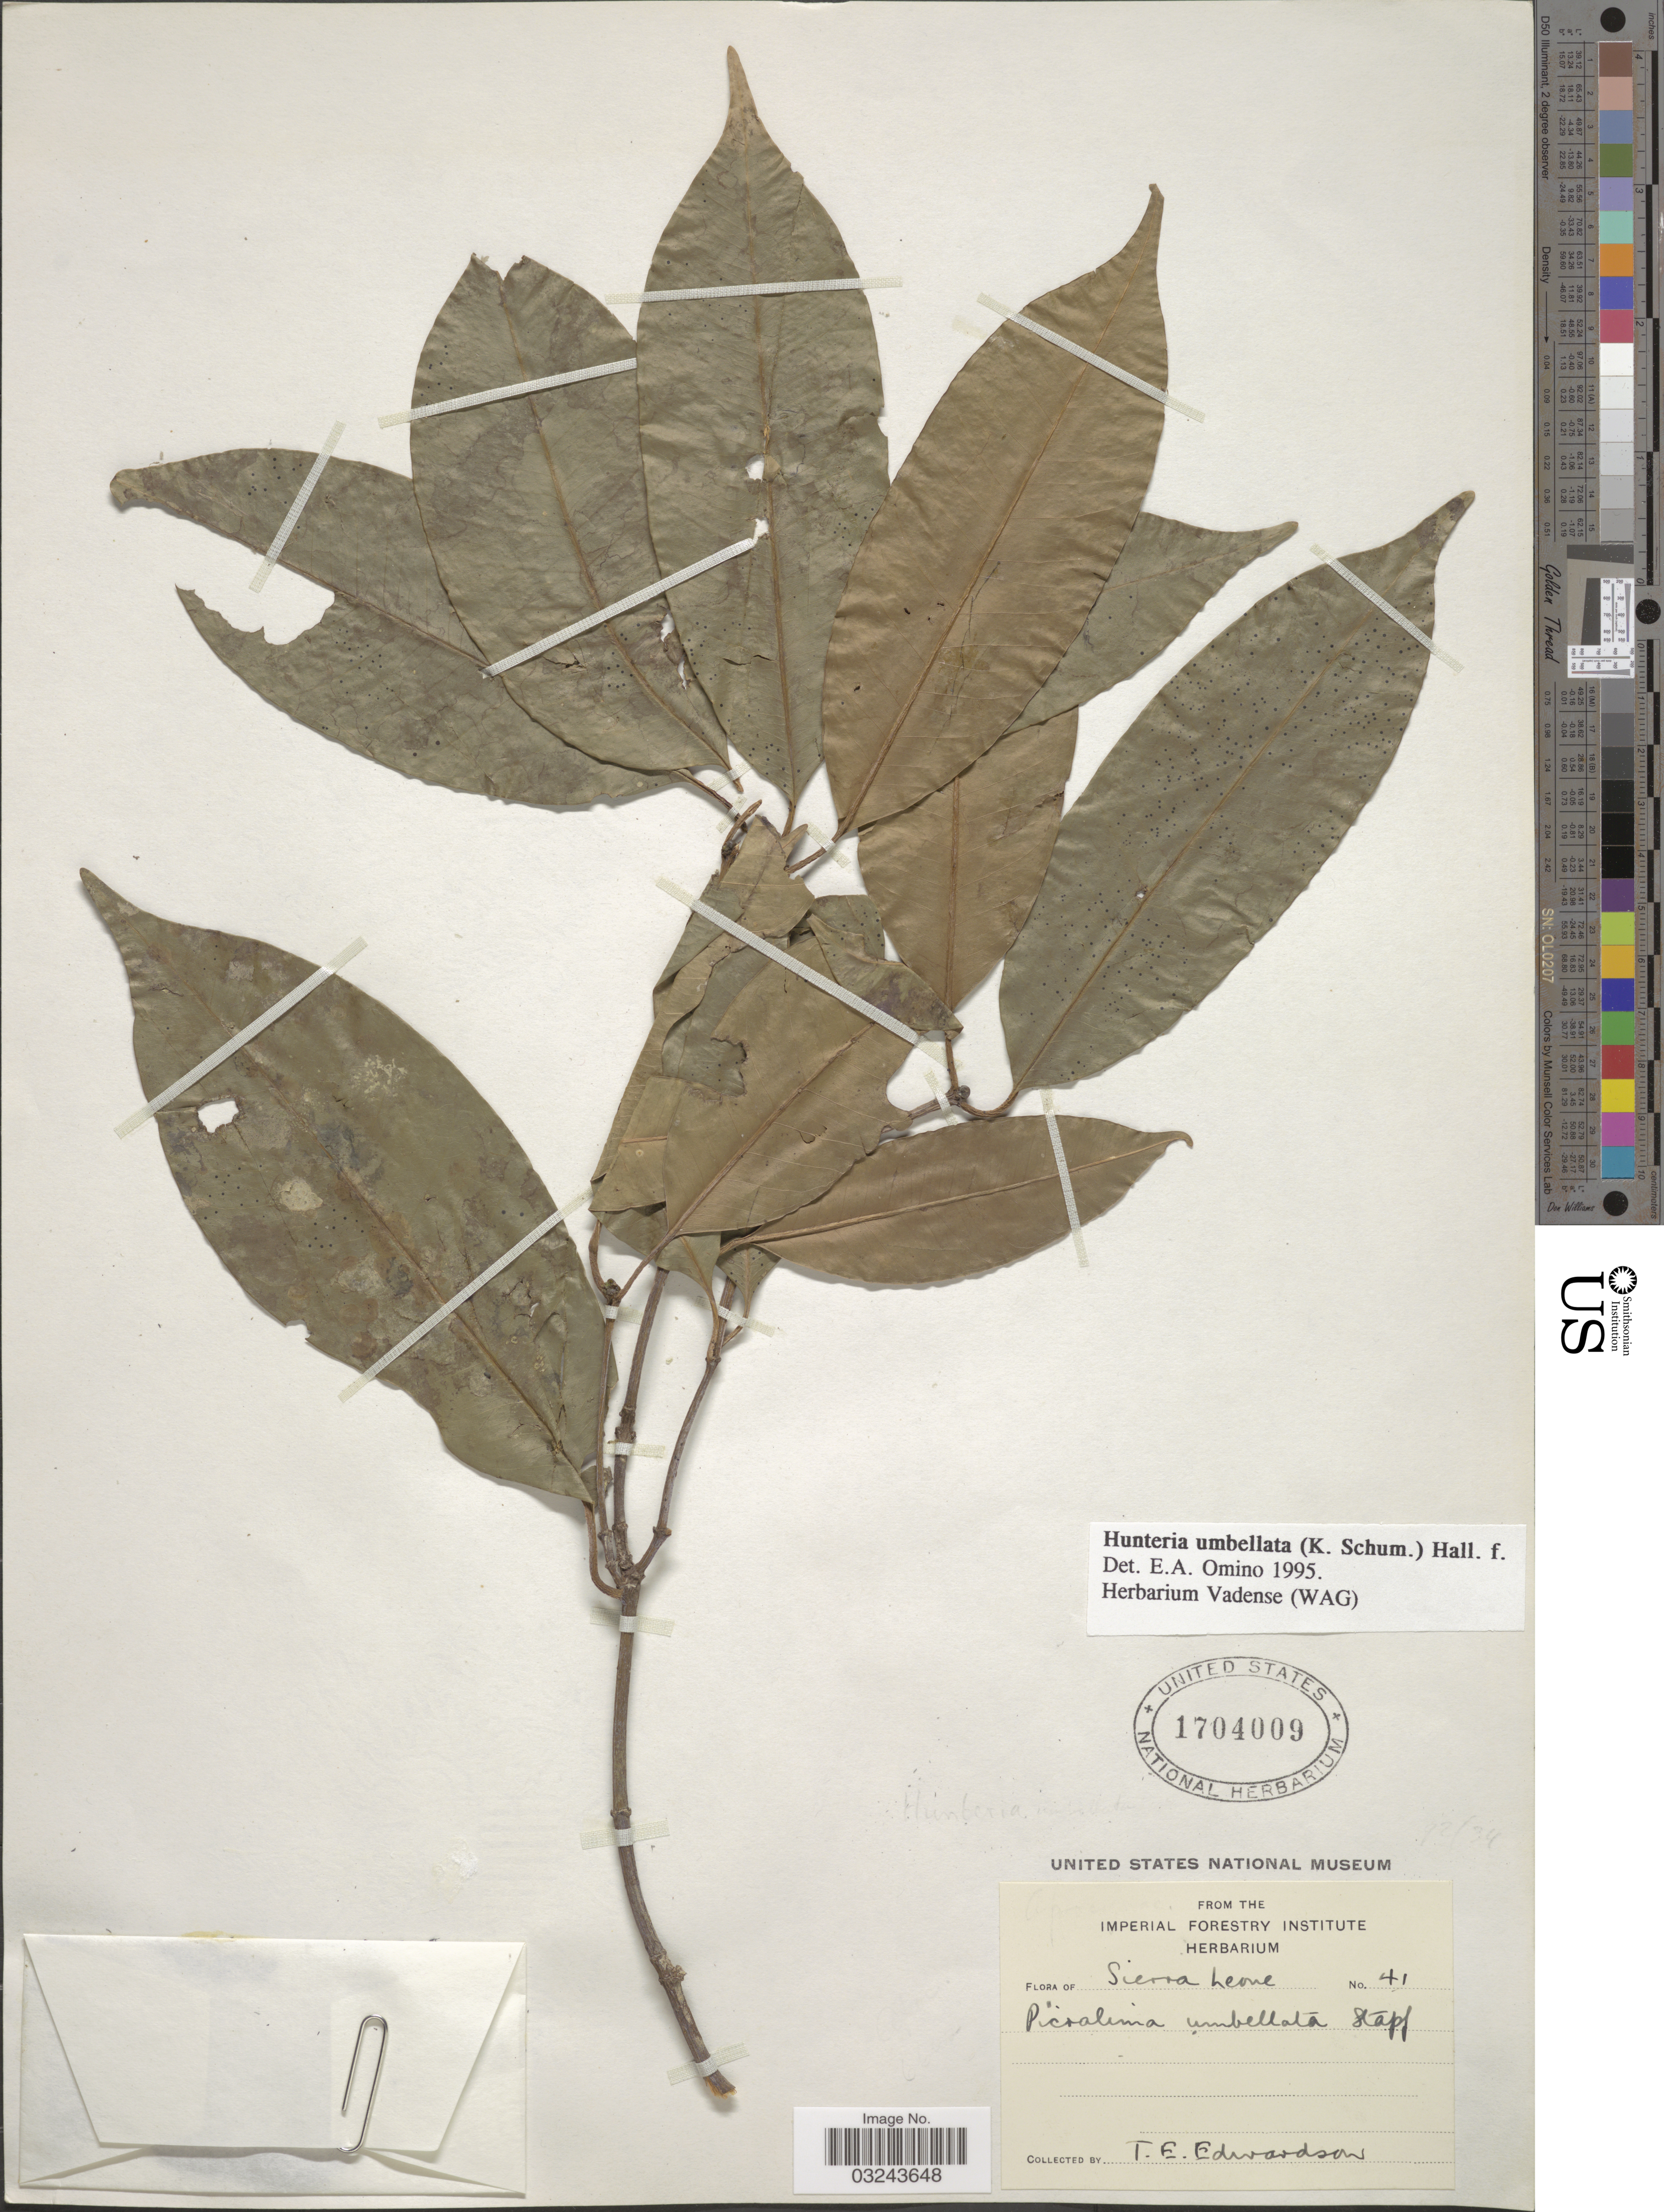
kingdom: Plantae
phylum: Tracheophyta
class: Magnoliopsida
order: Gentianales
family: Apocynaceae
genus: Hunteria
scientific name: Hunteria umbellata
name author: (K. Schum.) Hallier f.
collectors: T. Edwardson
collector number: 41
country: Sierra Leone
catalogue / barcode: US 1704009